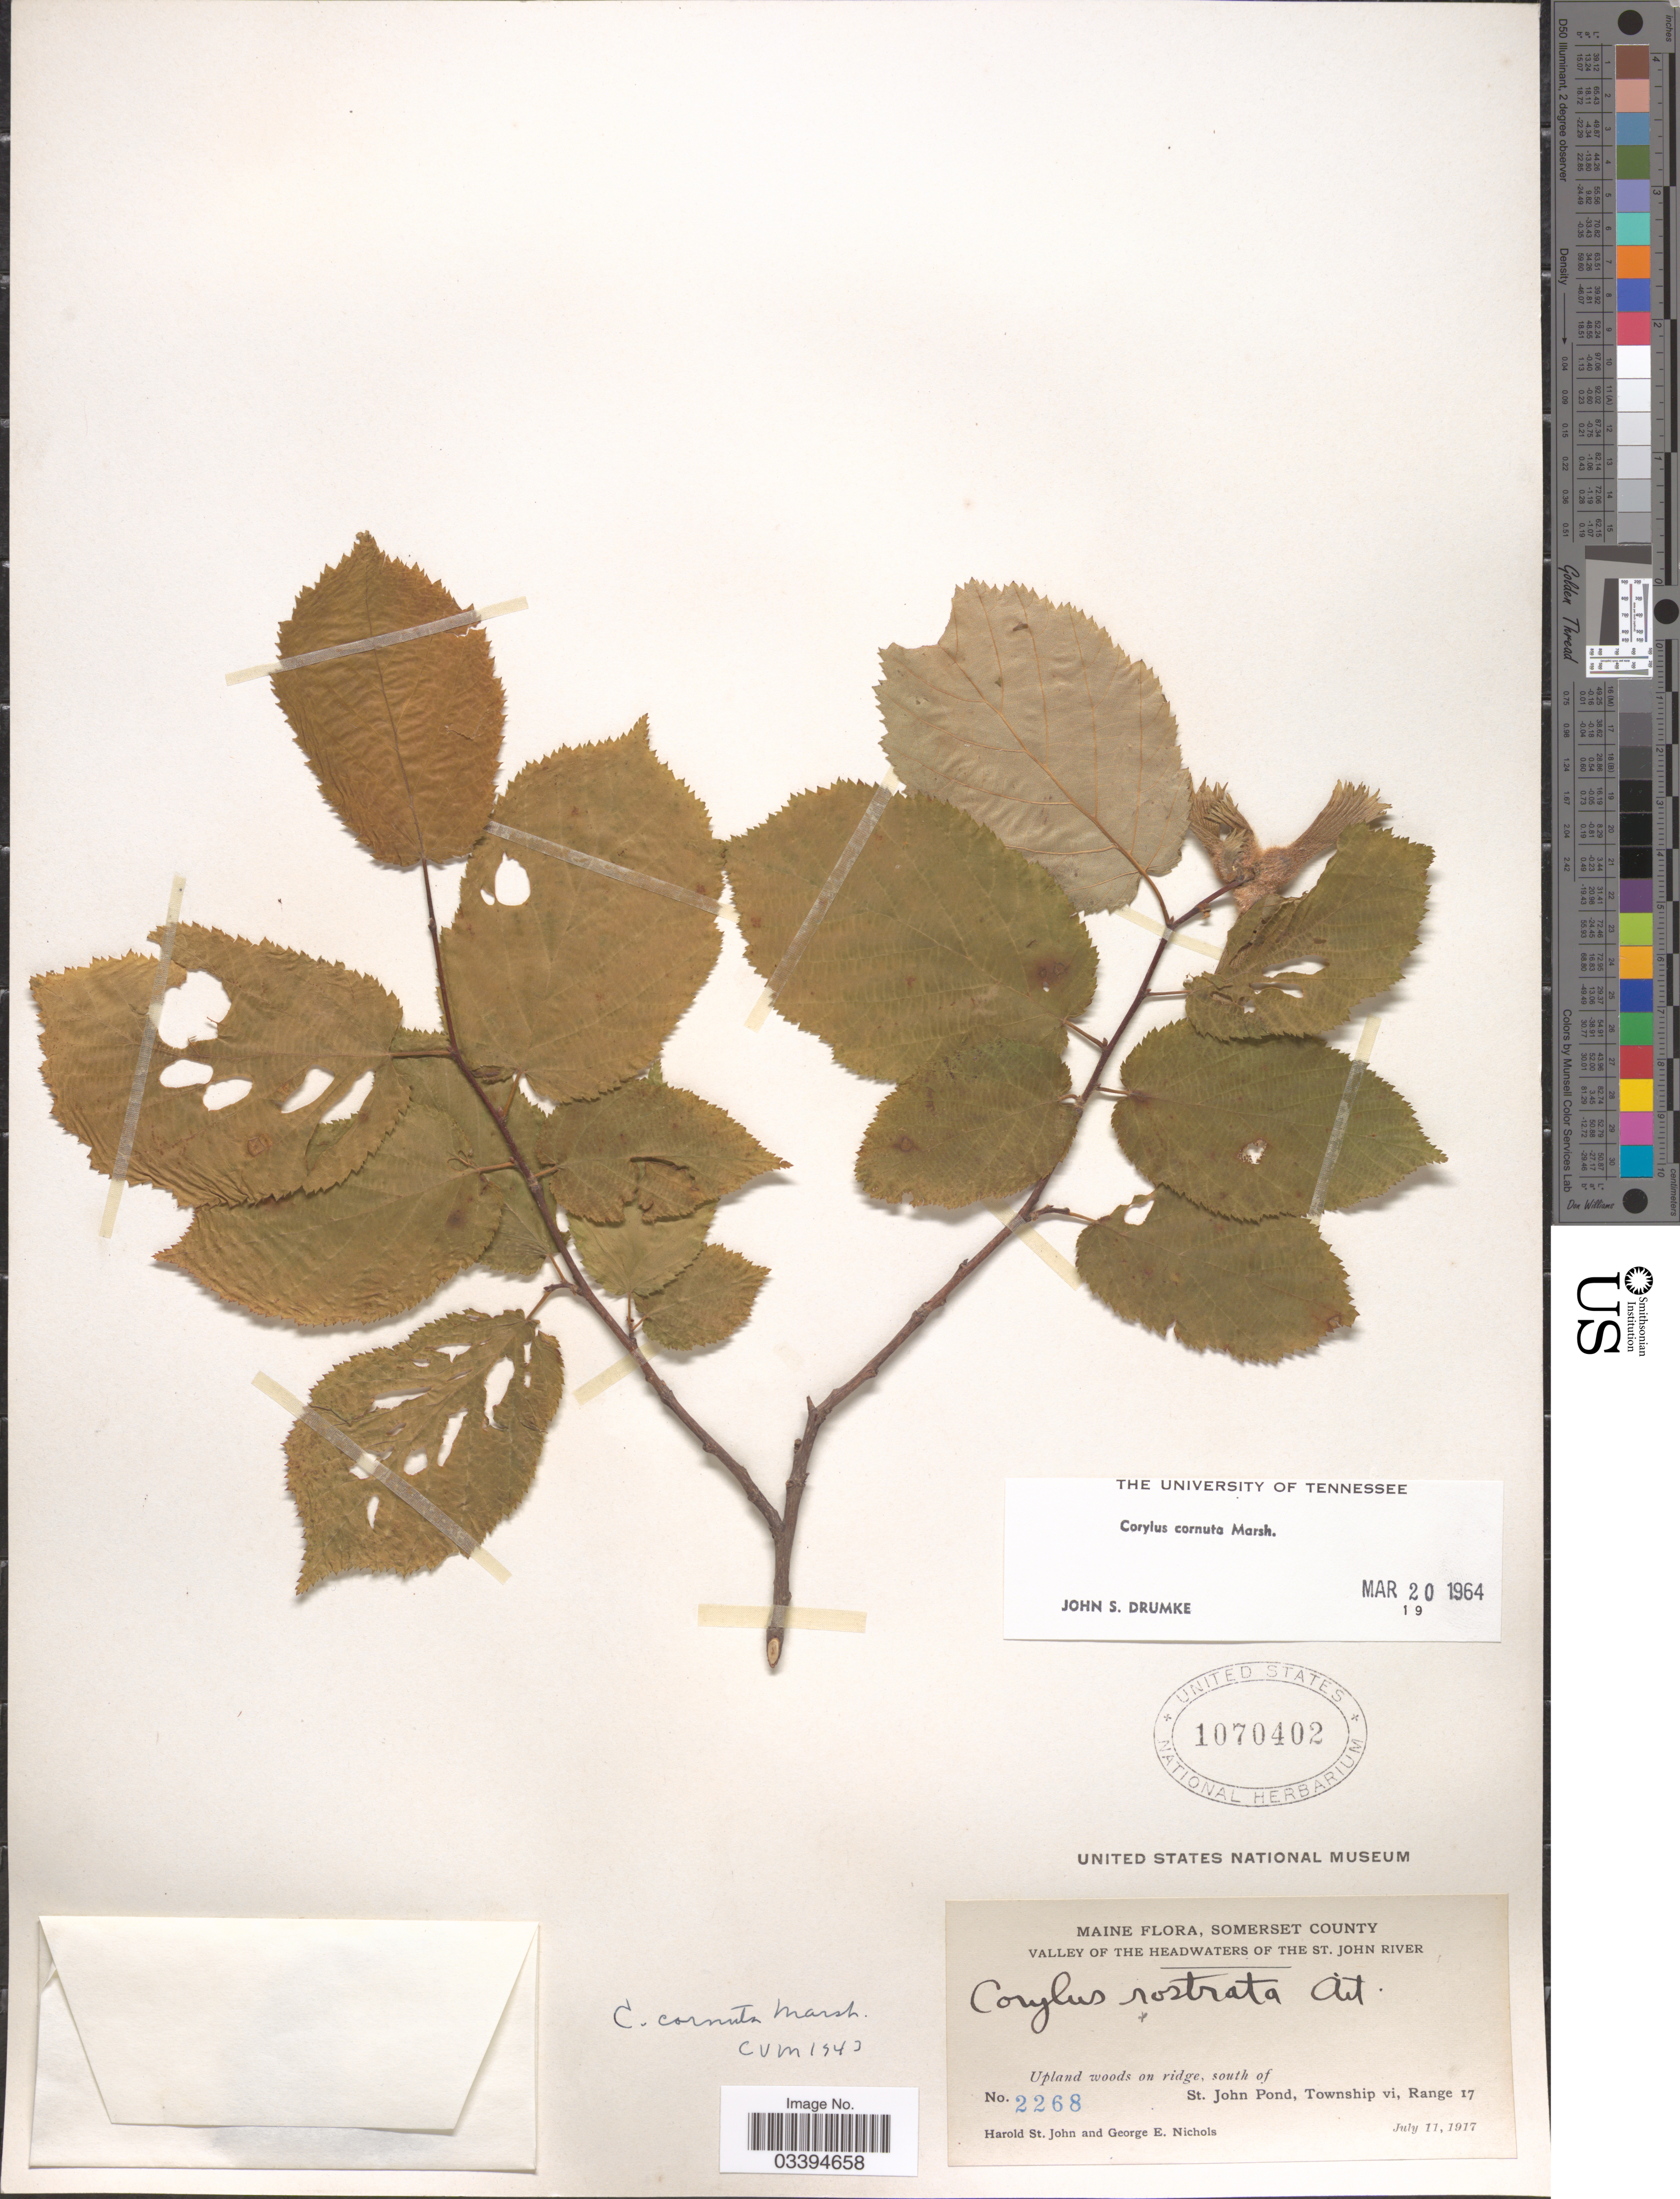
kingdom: Plantae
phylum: Tracheophyta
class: Magnoliopsida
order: Fagales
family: Betulaceae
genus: Corylus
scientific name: Corylus cornuta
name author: Marshall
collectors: H. St. John & G. E. Nichols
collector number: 2268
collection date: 1917-07-11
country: United States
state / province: Maine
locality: Somerset County, Valley of the Headwaters of the St. John River. Upland woods on ridge, south of St. John Pond, Township vi, Range 17.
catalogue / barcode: US 1070402